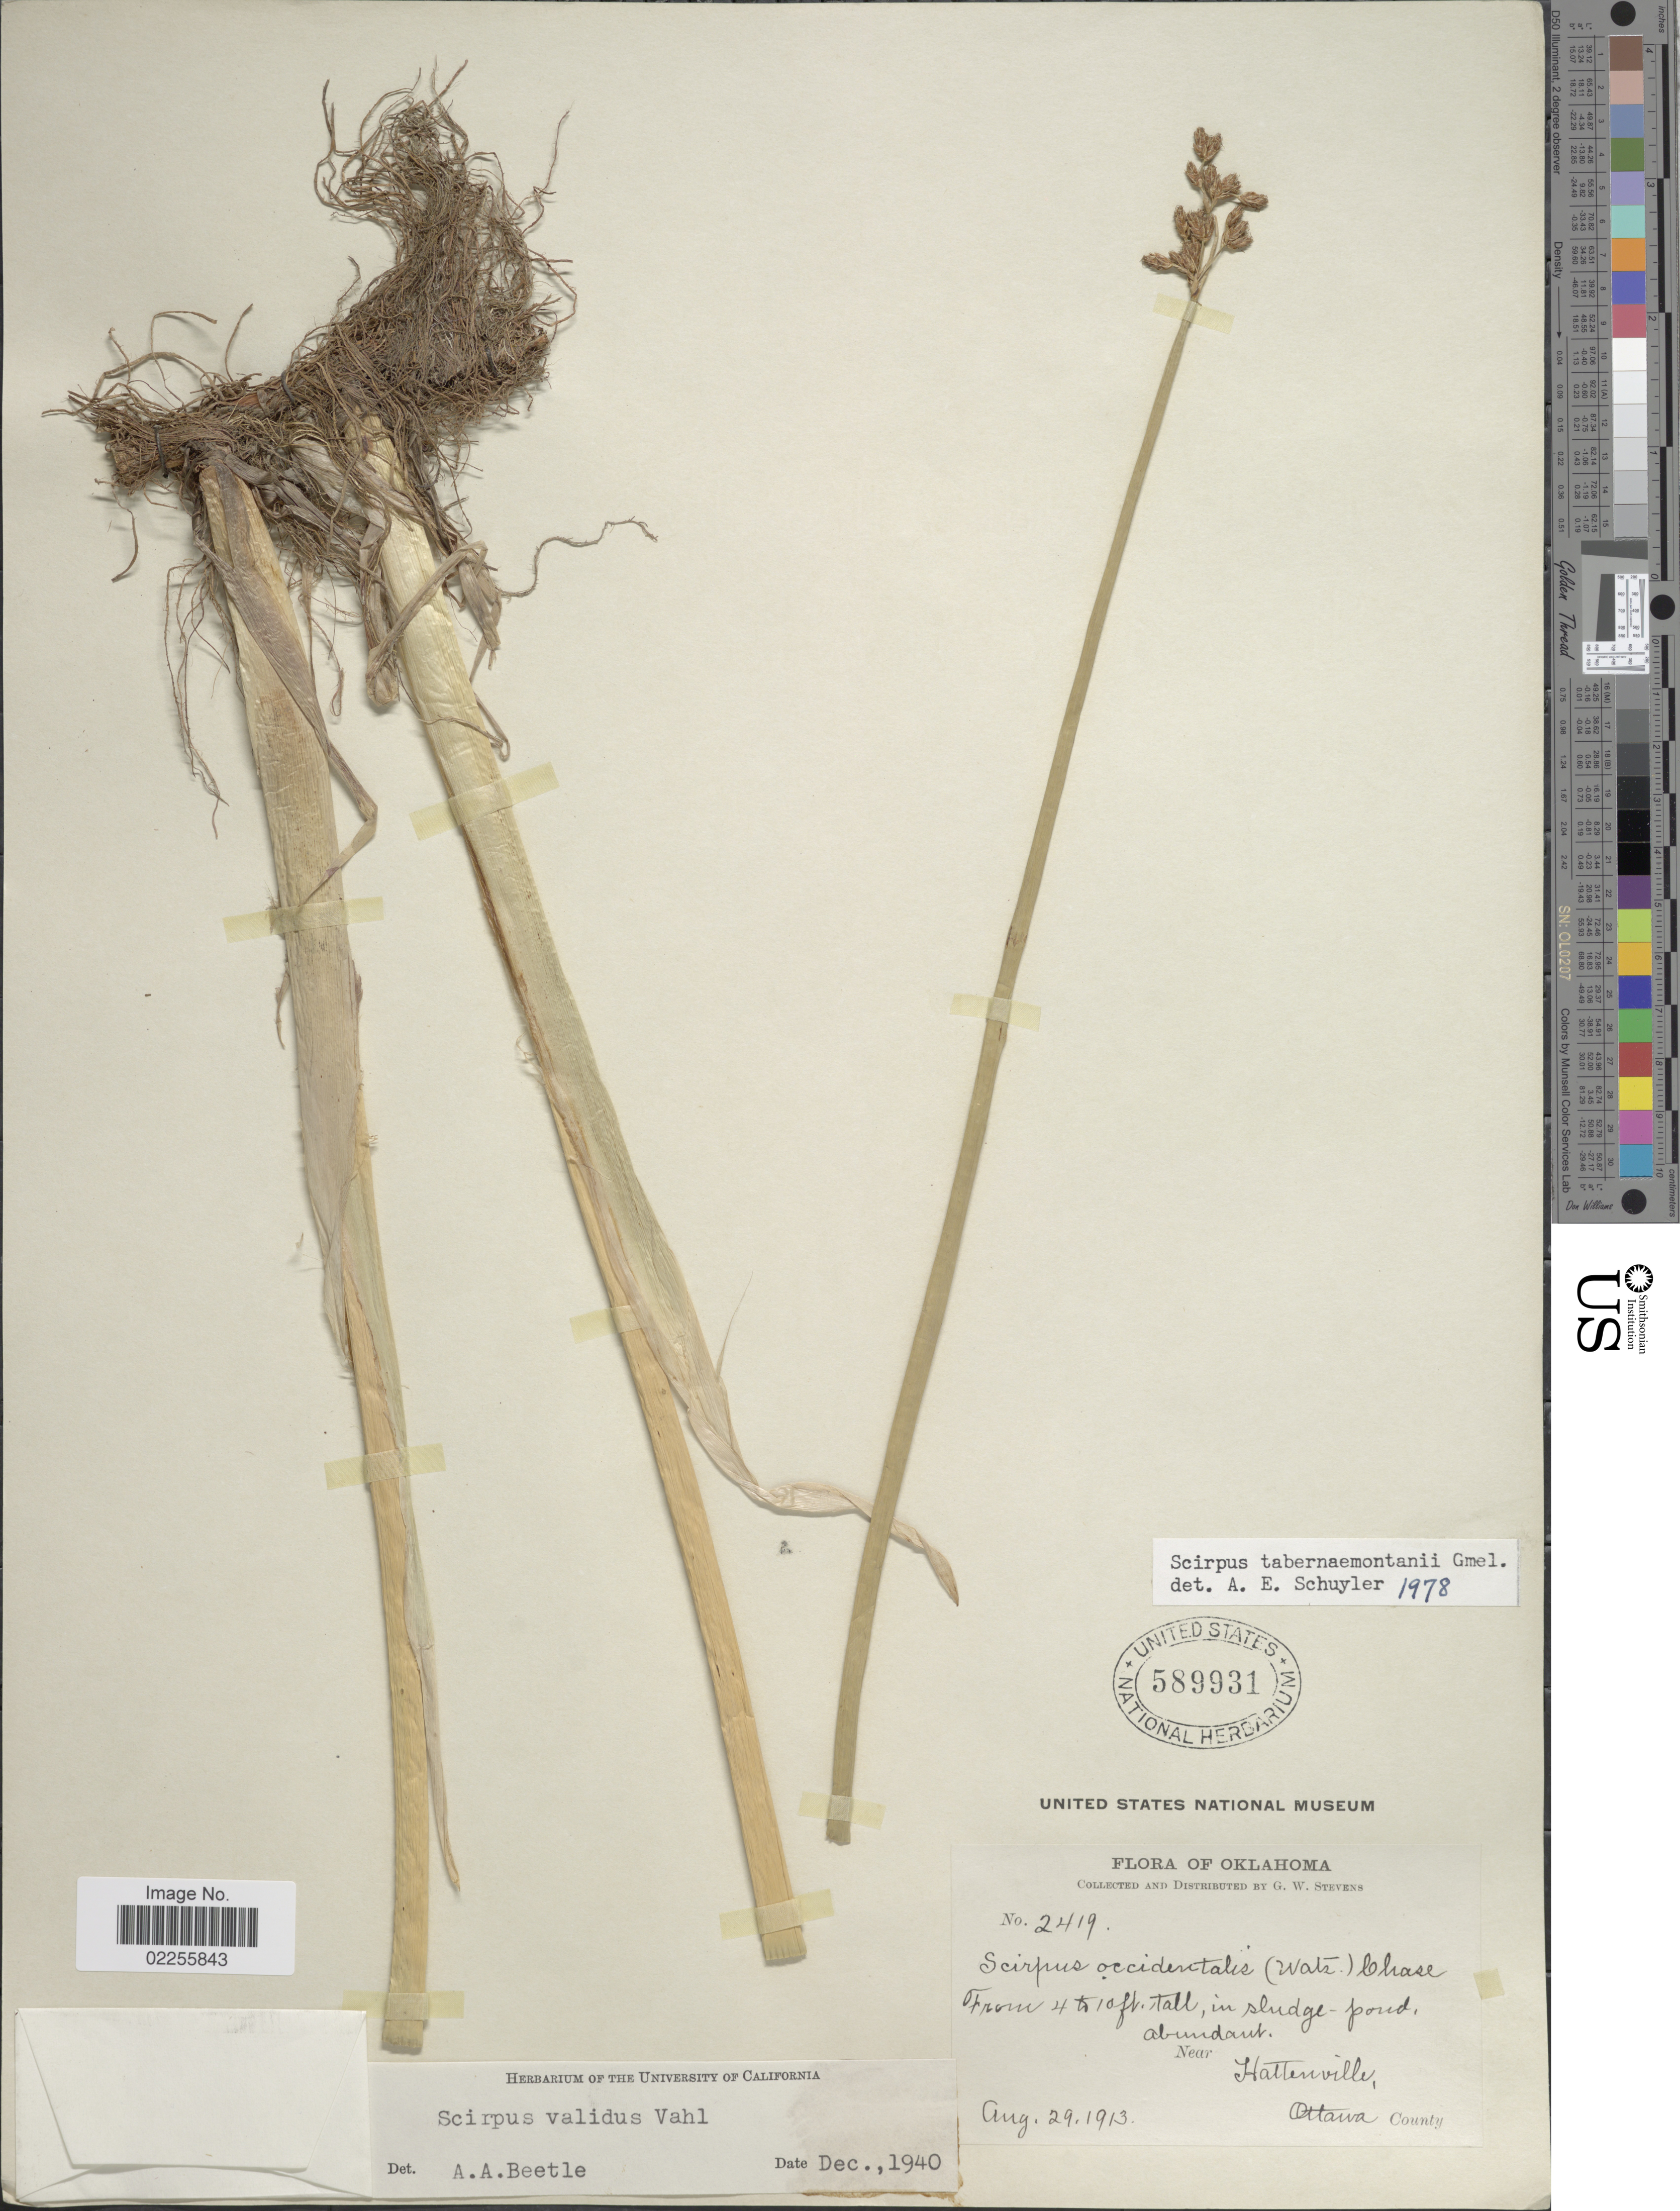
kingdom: Plantae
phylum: Tracheophyta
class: Liliopsida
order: Poales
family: Cyperaceae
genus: Schoenoplectus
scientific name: Schoenoplectus tabernaemontani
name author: (C.C. Gmel.) Palla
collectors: G. W. Stevens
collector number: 2419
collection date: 1913-08-29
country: United States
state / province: Oklahoma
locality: Near Hattenville, Ottawa County.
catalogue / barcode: US 589931